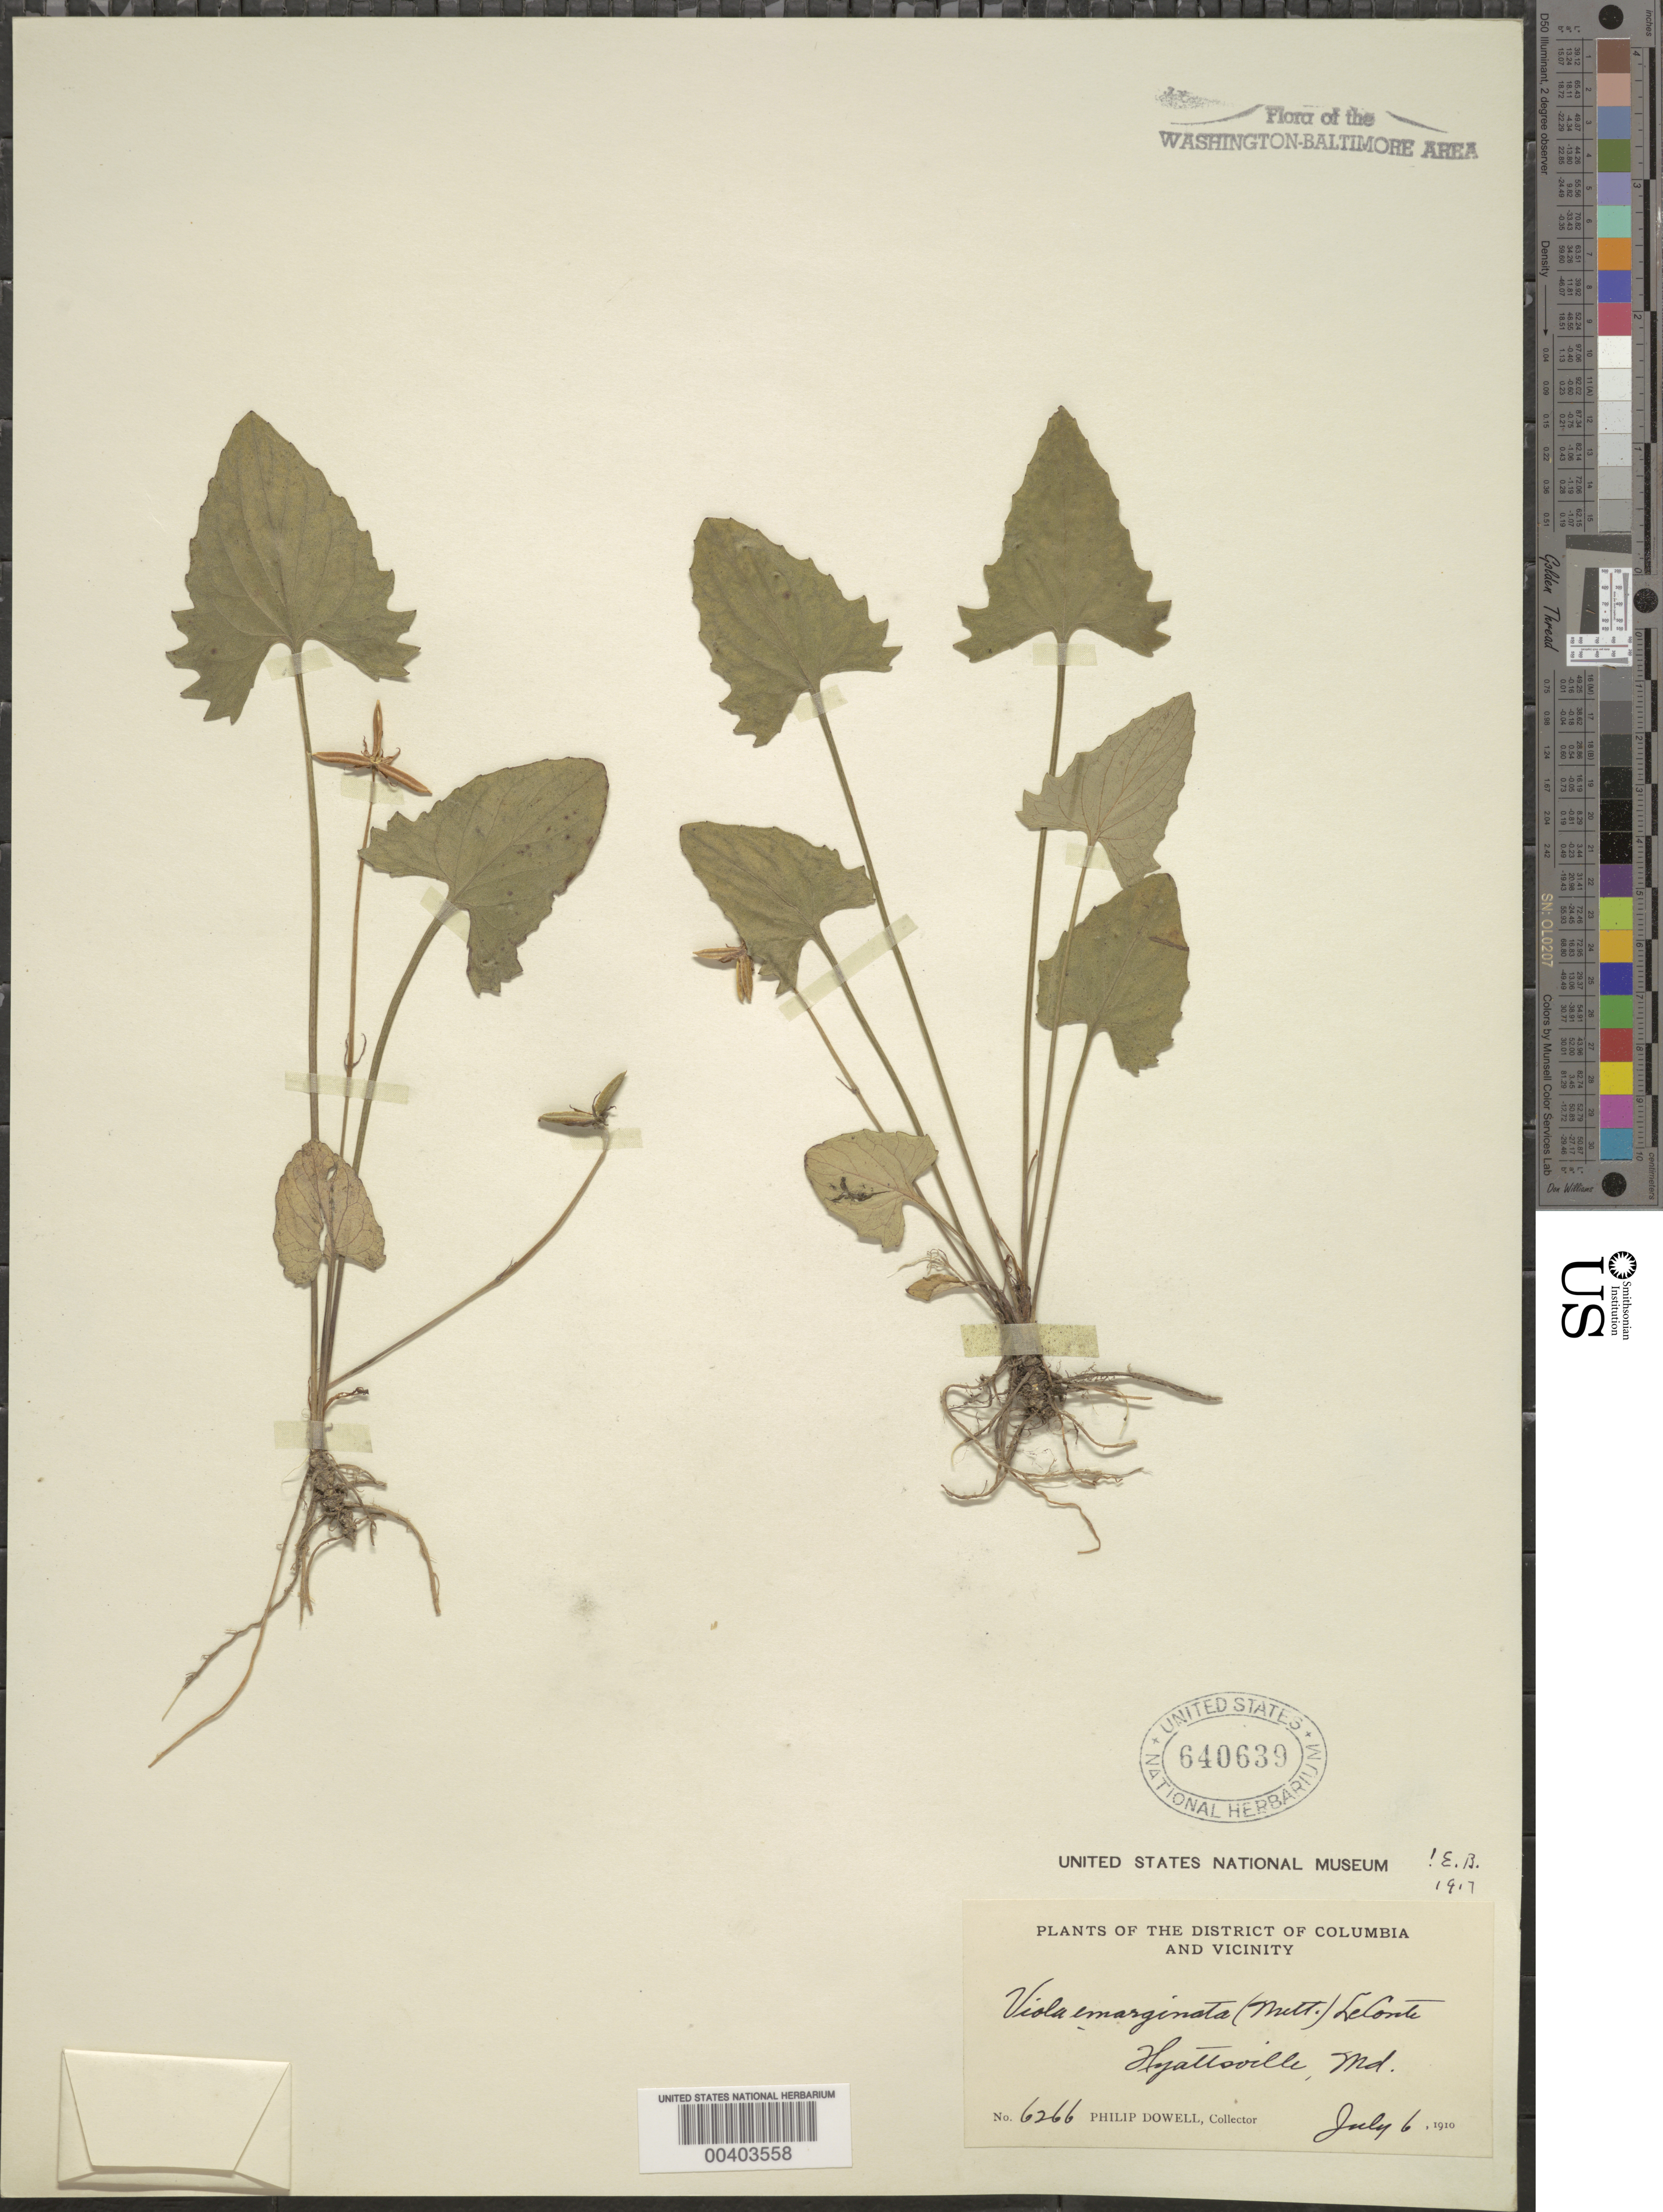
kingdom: Plantae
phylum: Tracheophyta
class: Magnoliopsida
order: Malpighiales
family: Violaceae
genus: Viola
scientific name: Viola sagittata var. sagittata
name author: Aiton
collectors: P. Dowell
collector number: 6266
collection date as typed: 06 Jul 1910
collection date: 1910-07-06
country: United States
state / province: Maryland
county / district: Prince George's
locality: Hyattsville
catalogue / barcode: US 640639